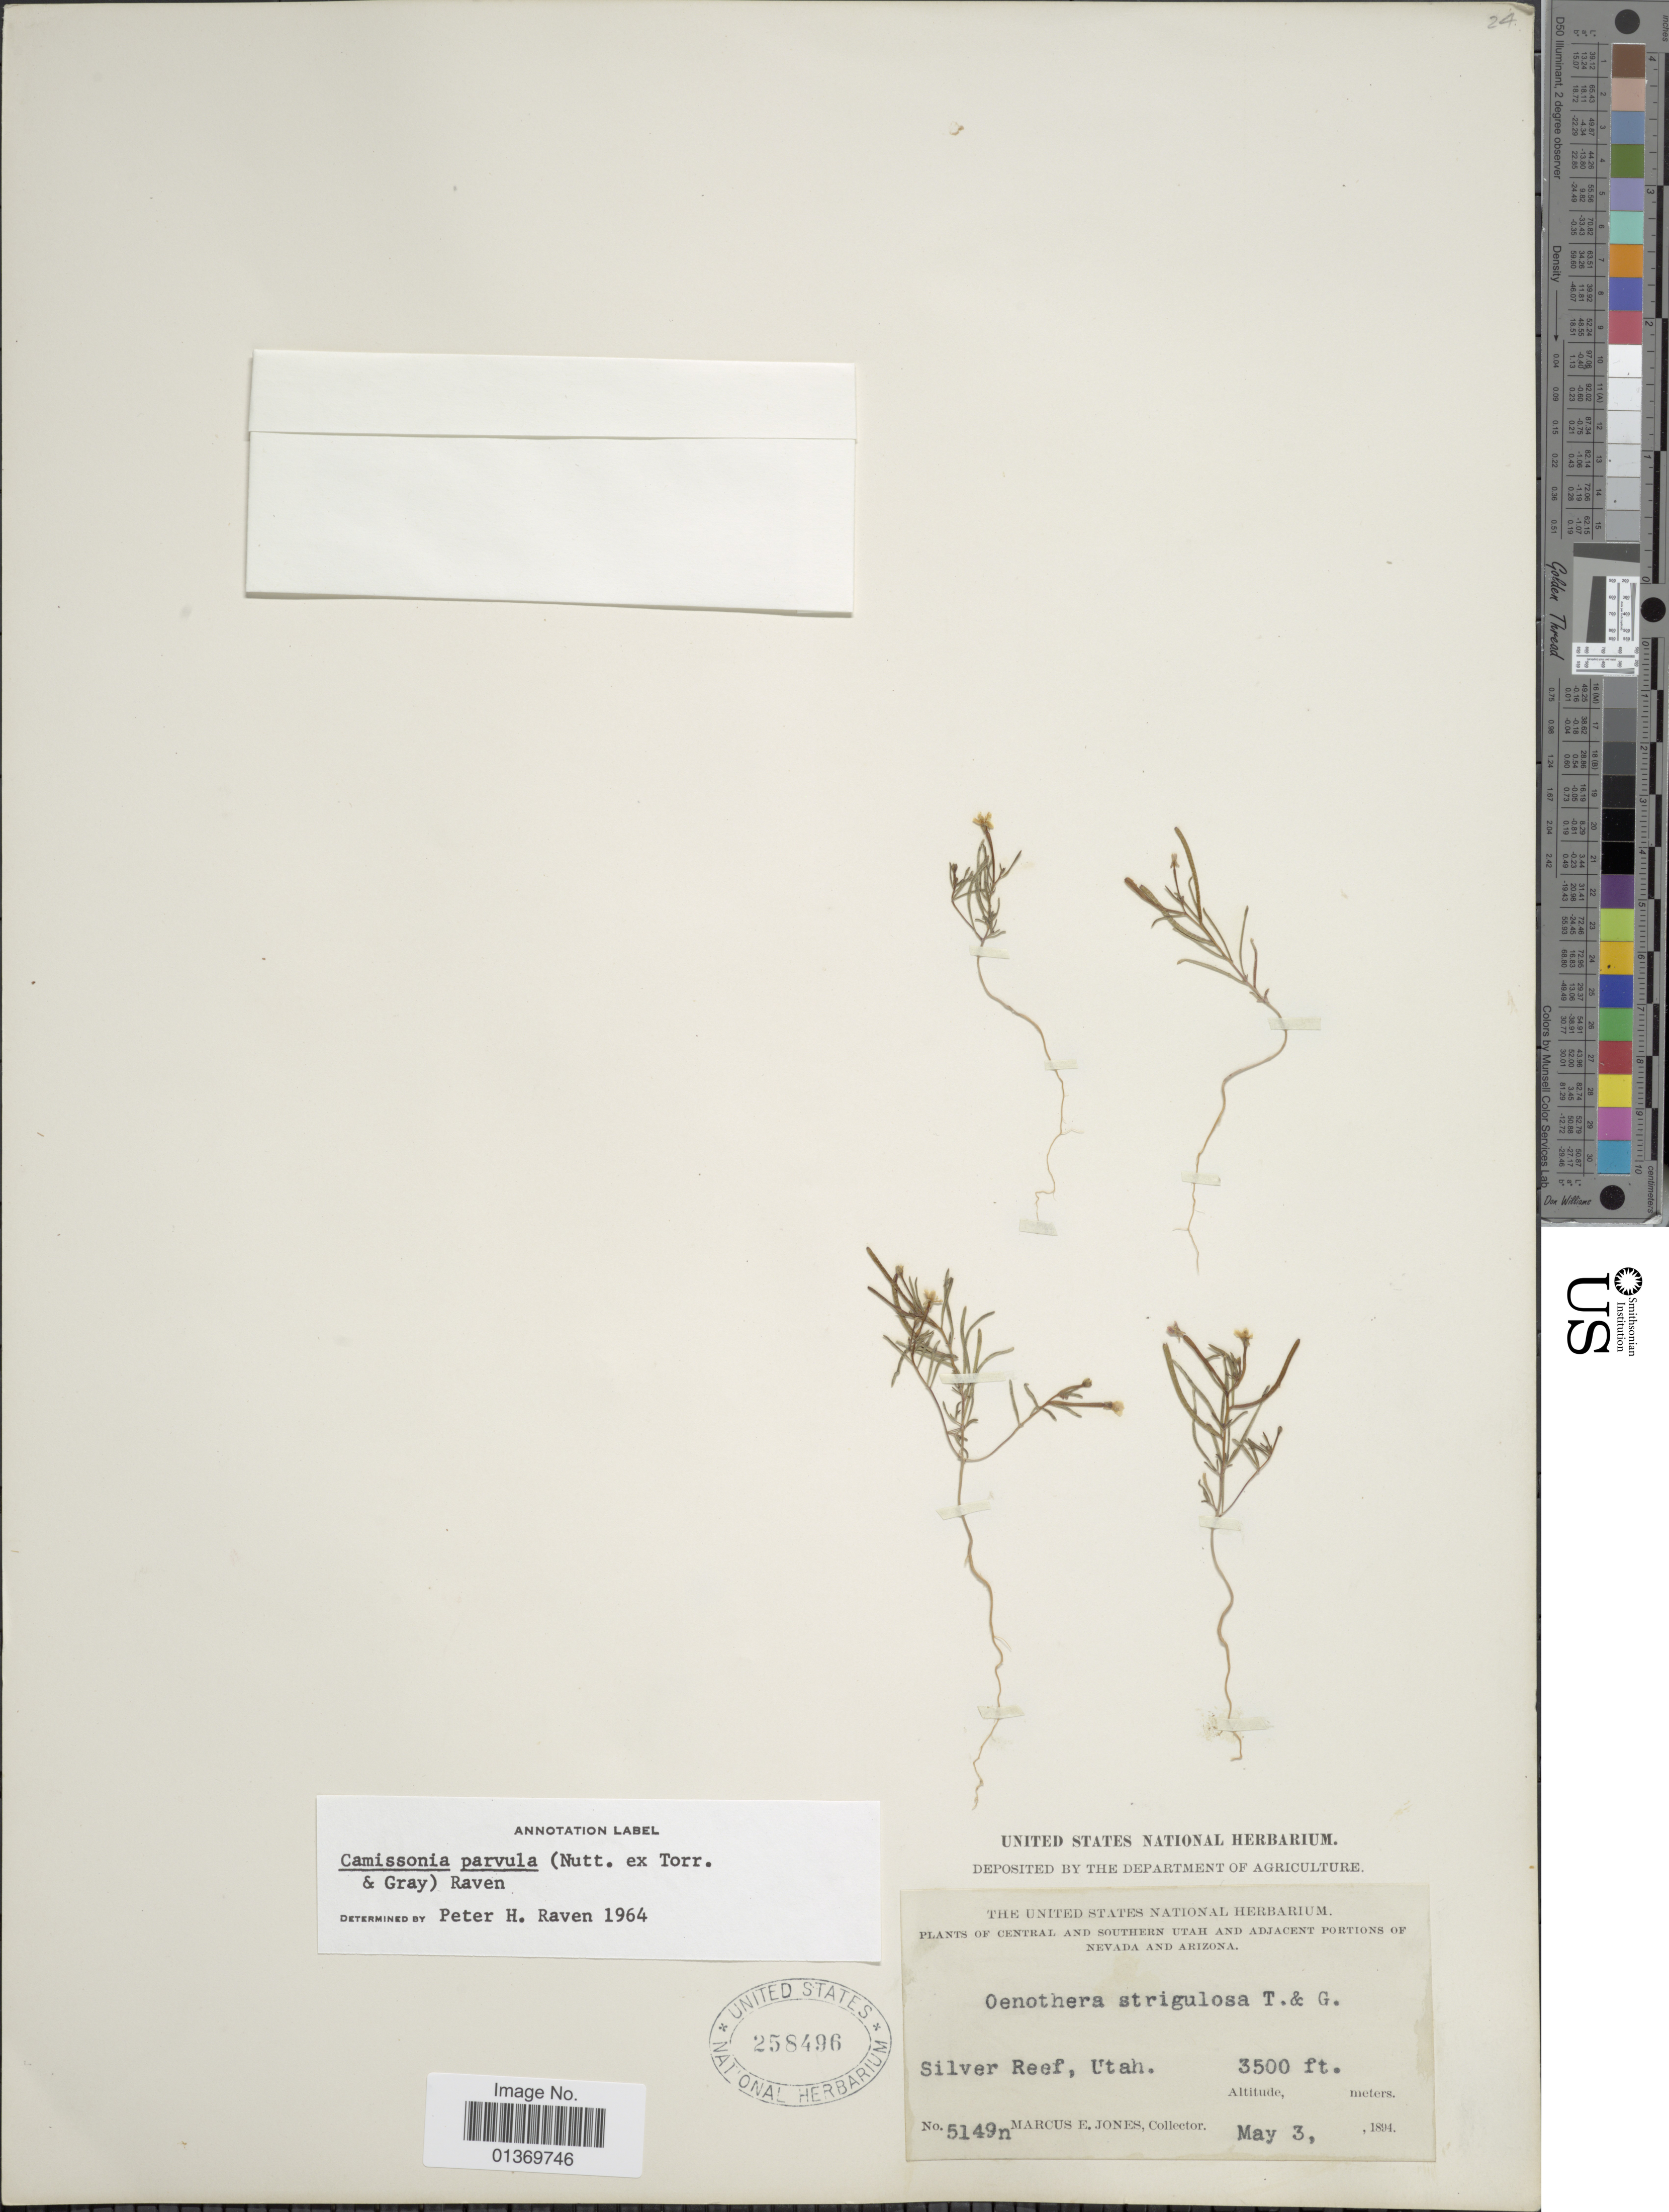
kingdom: Plantae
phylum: Tracheophyta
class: Magnoliopsida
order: Myrtales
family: Onagraceae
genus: Camissonia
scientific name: Camissonia parvula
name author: (Nutt. ex Torr. &) P.H. Raven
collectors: M. E. Jones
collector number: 5149n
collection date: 1894-05-03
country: United States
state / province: Utah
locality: Central and Southern Utah and Adjacent Portions of Nevada and Arizona, Silver Reef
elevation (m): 1067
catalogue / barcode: US 258496